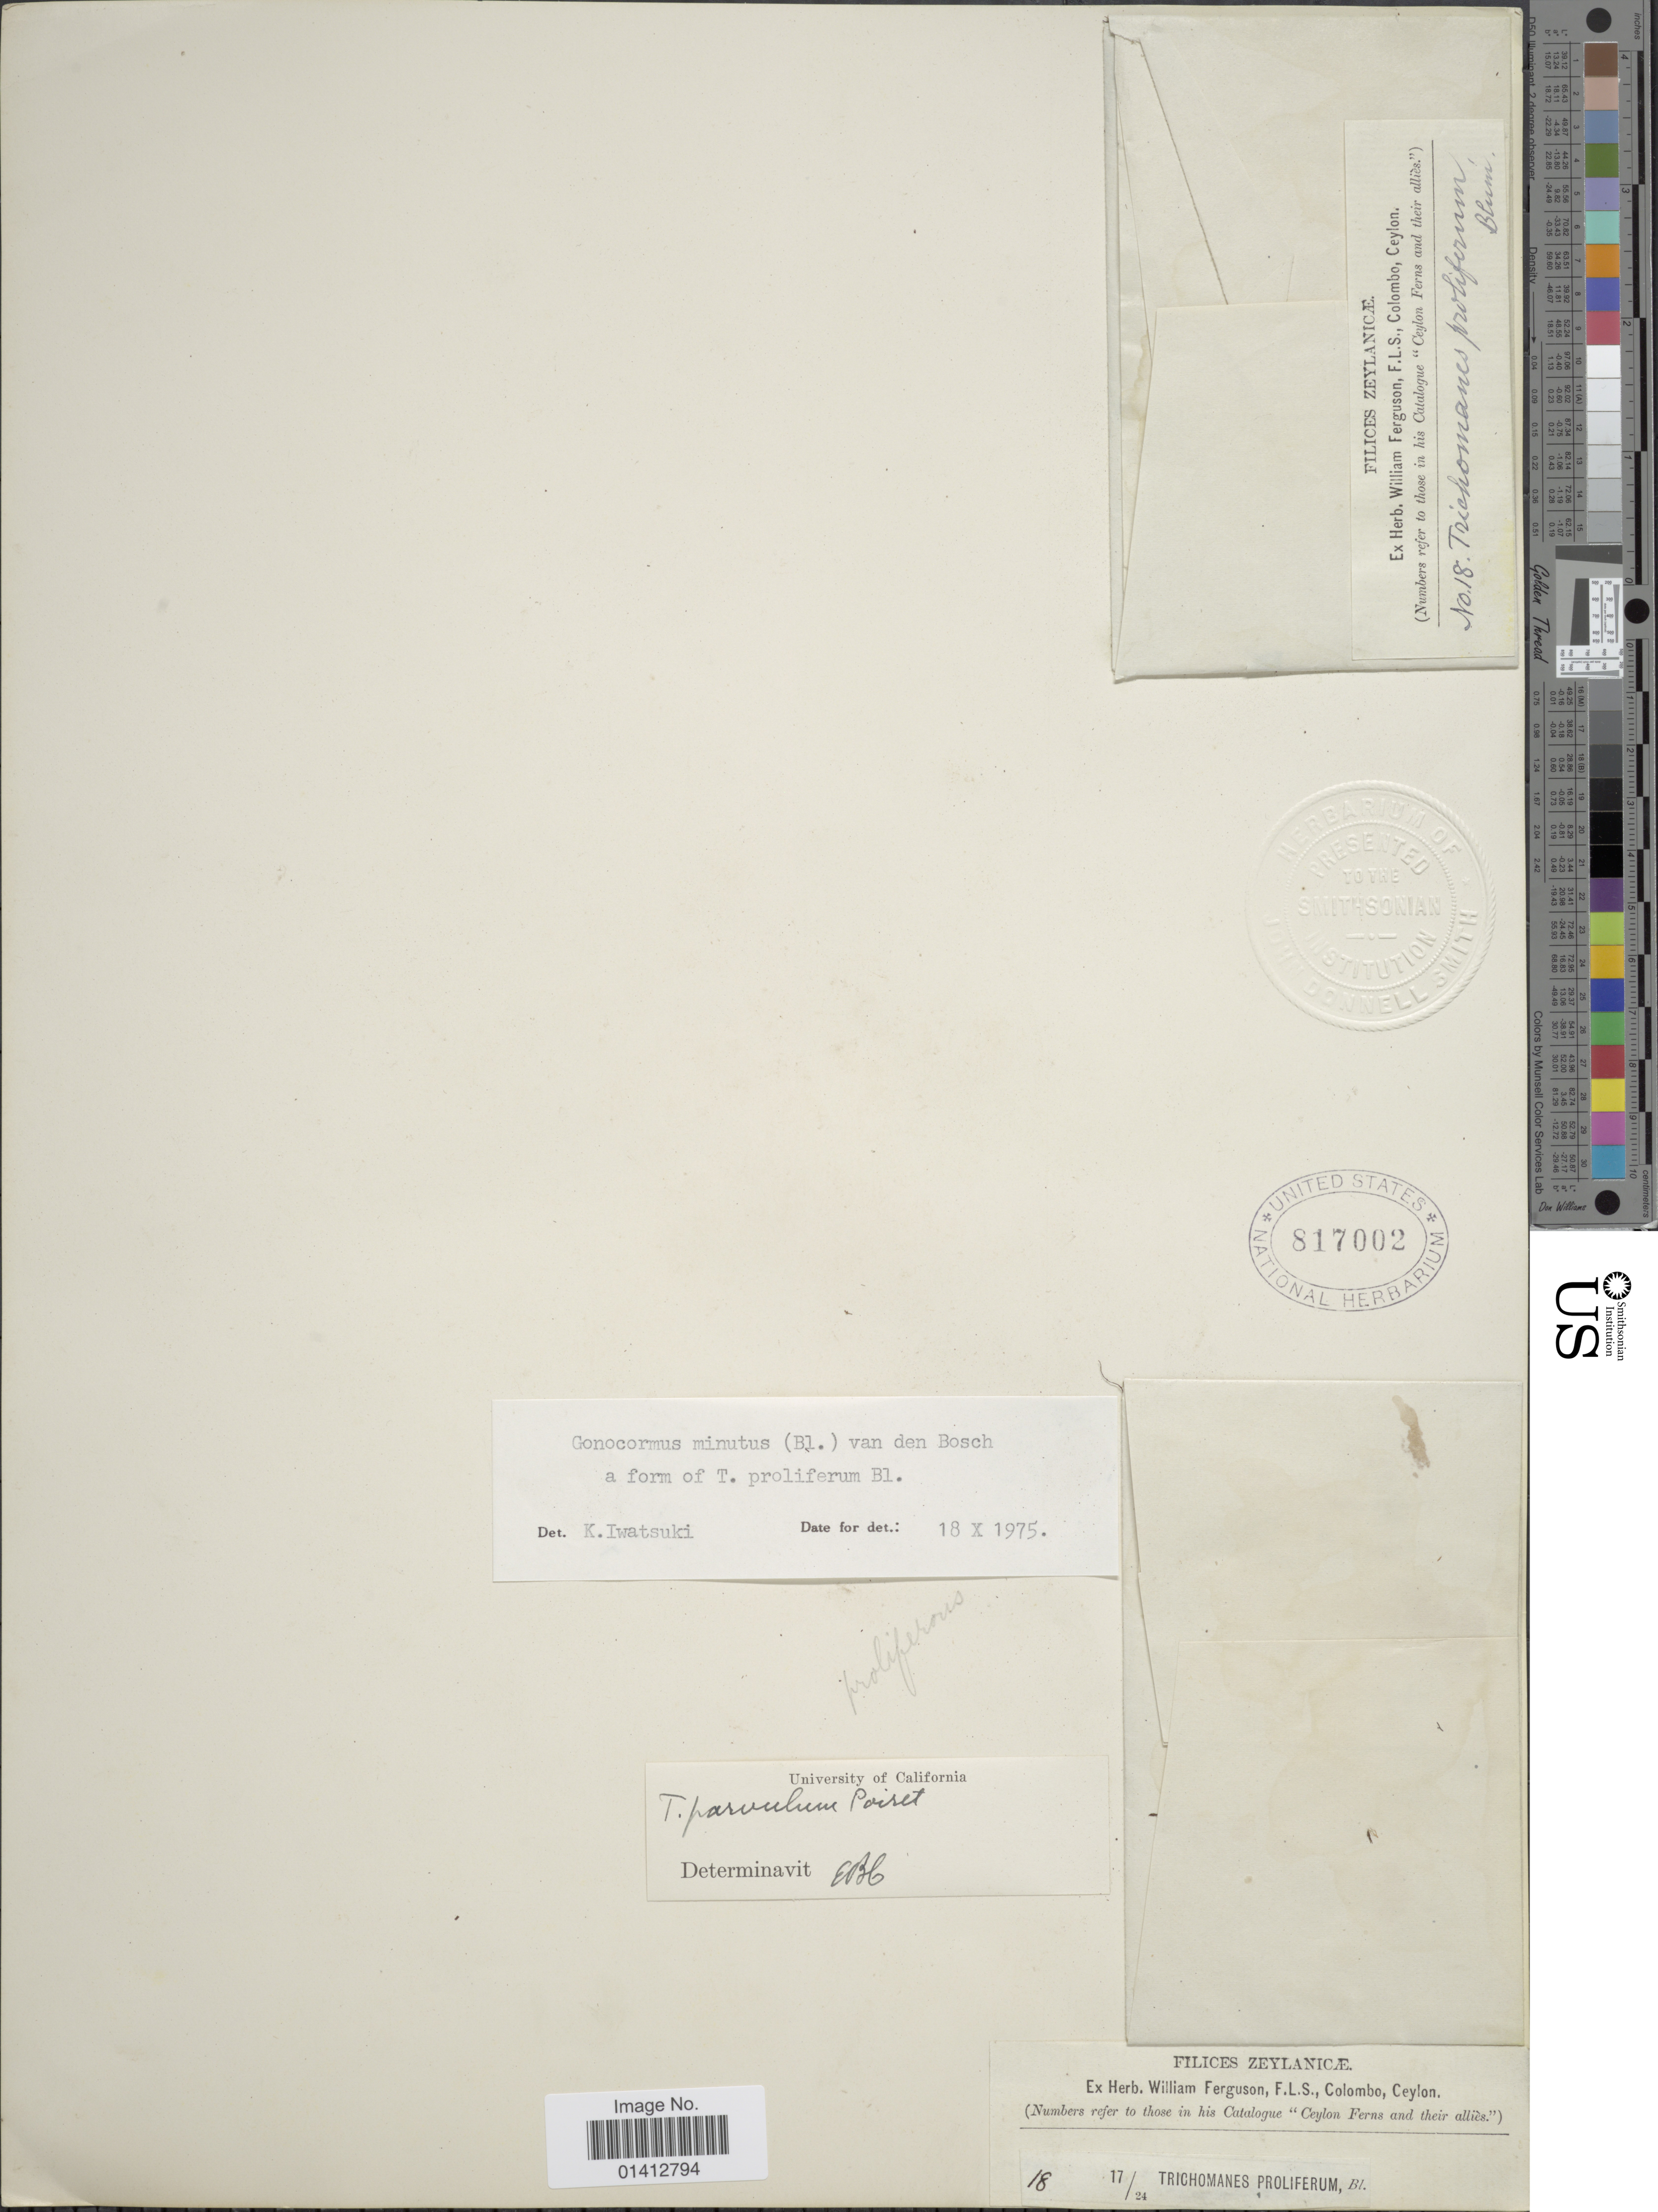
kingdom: Plantae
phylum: Tracheophyta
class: Polypodiopsida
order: Hymenophyllales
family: Hymenophyllaceae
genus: Crepidomanes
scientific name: Crepidomanes minutum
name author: (Blume) K. Iwats.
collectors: ex herb. W. Ferguson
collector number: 18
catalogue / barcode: US 817002